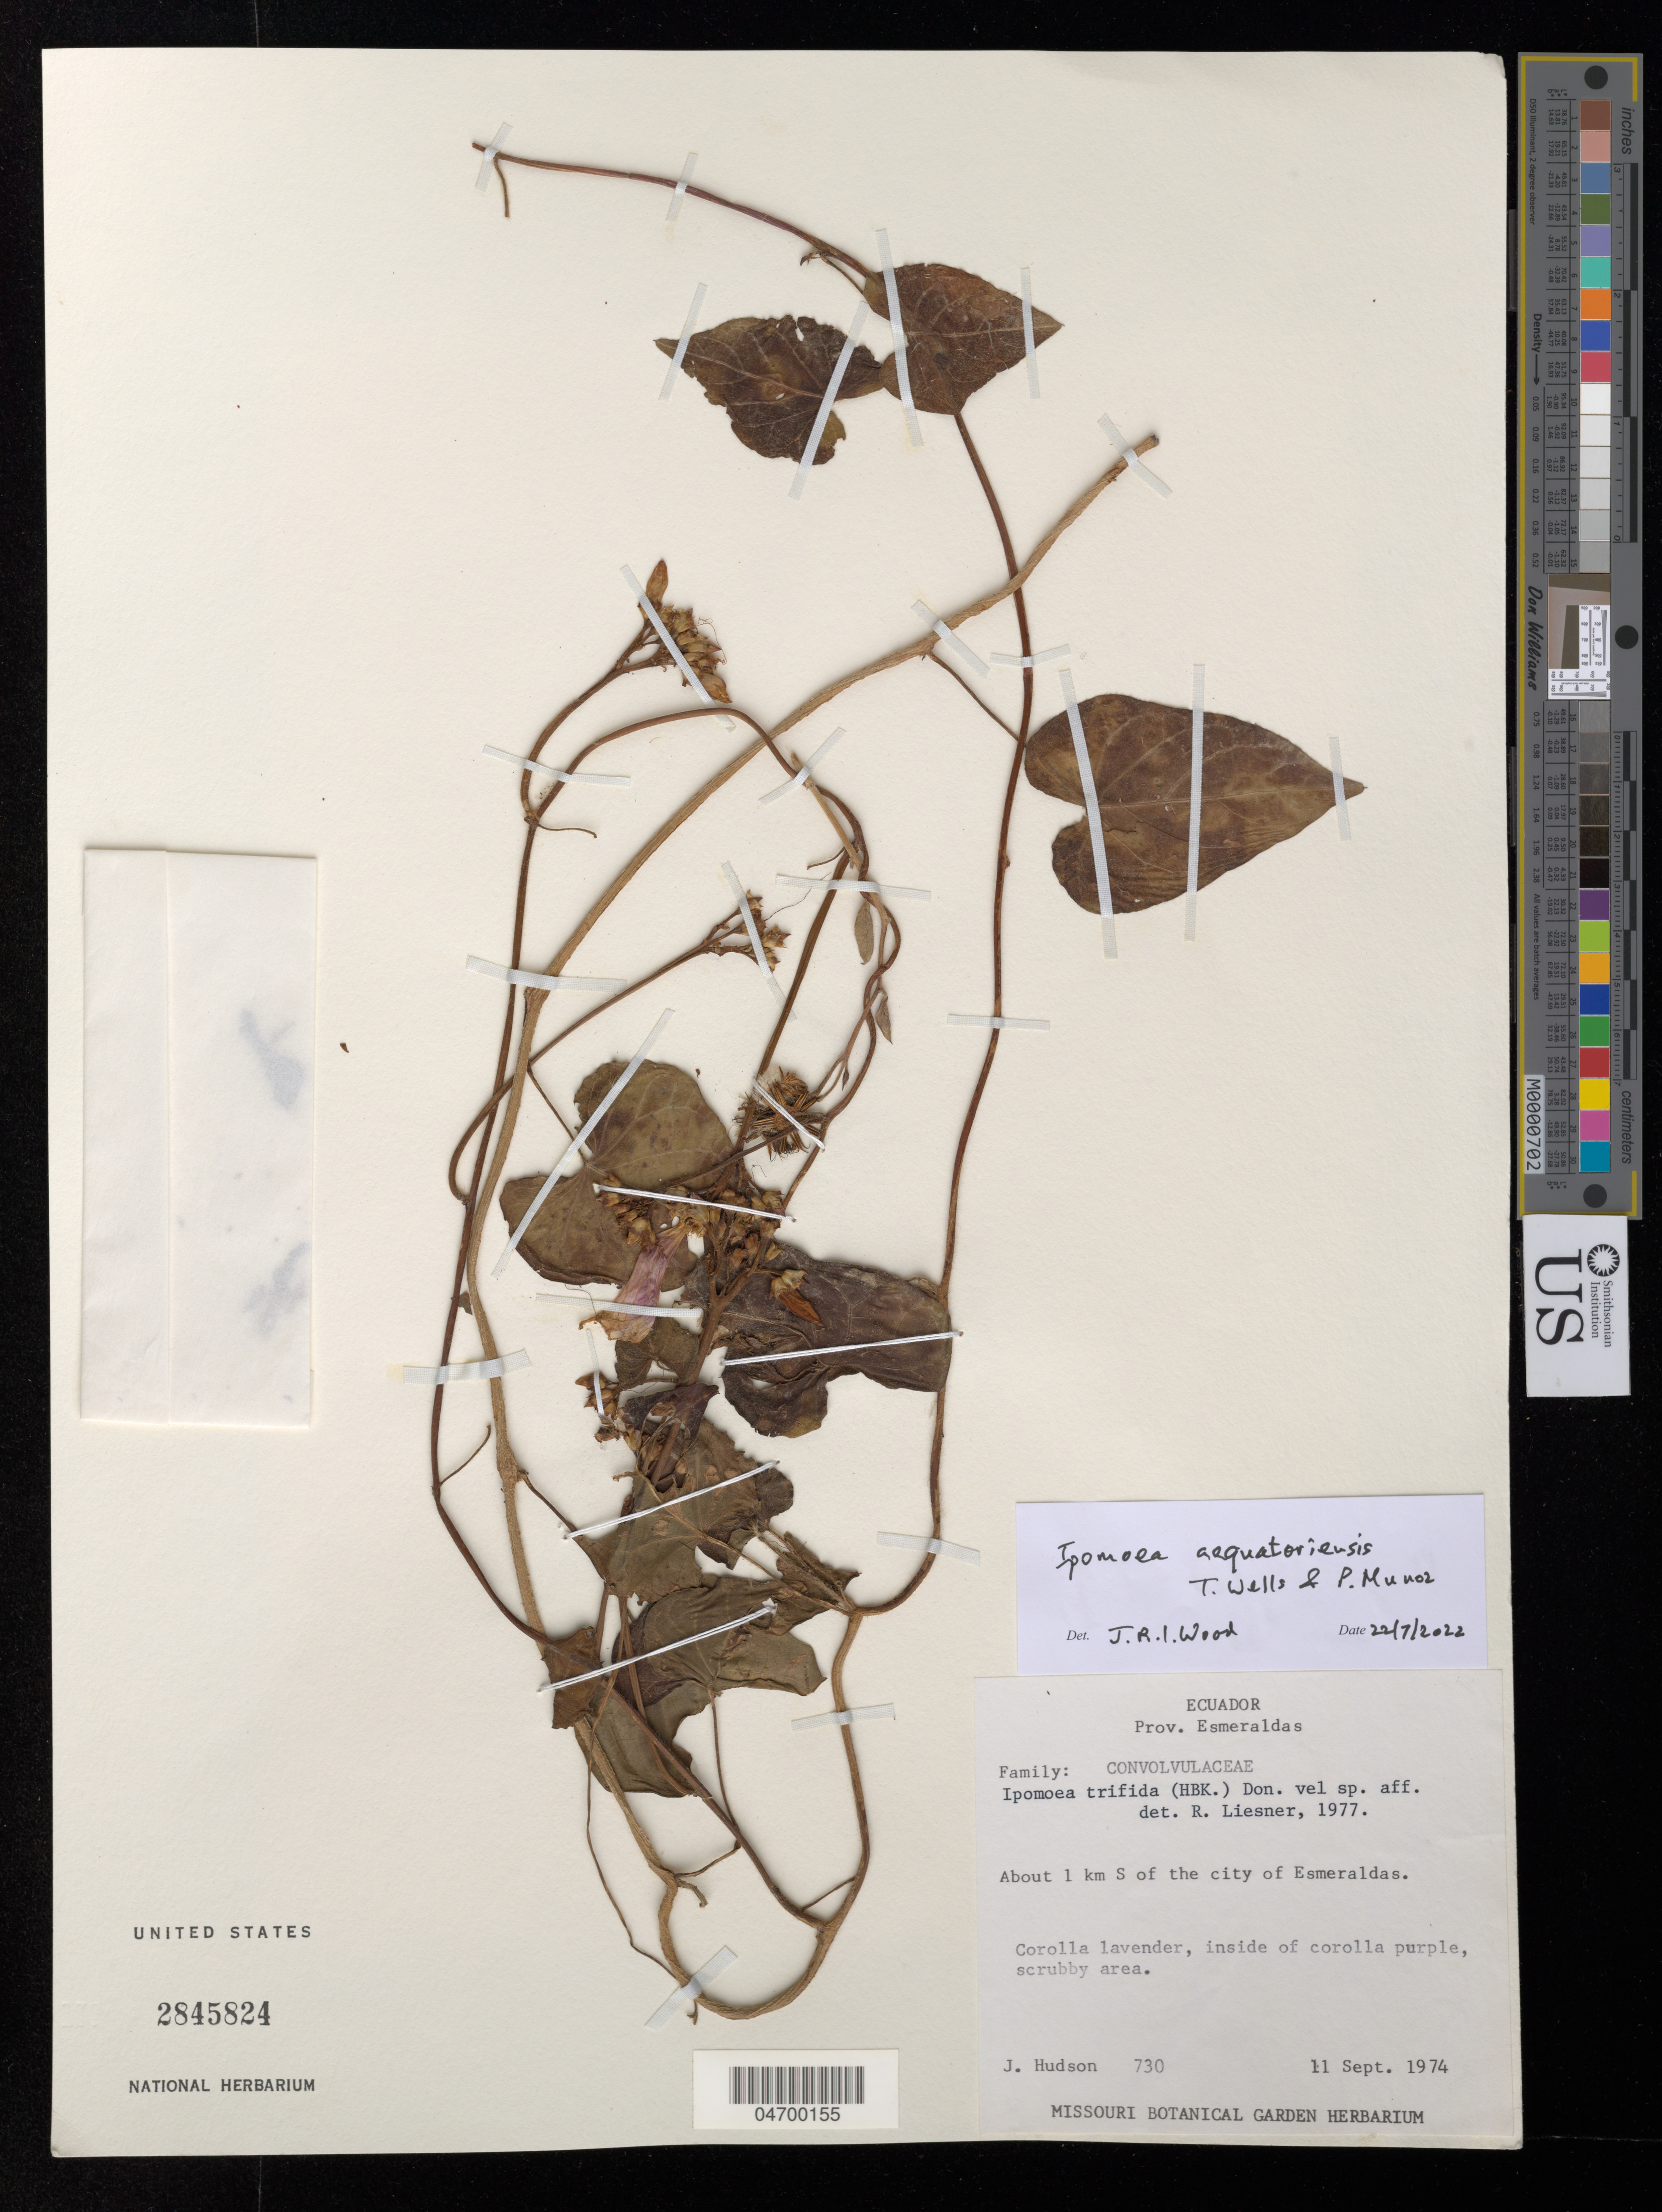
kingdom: Plantae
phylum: Tracheophyta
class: Magnoliopsida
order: Solanales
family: Convolvulaceae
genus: Ipomoea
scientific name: Ipomoea aequatoriensis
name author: T. Wells & Muńoz-Rodríguez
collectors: J. Hudson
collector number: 730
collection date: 1974-09-11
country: Ecuador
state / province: Esmeraldas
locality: About 1 km S of the city of Esmeraldas.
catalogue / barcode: US 2845824